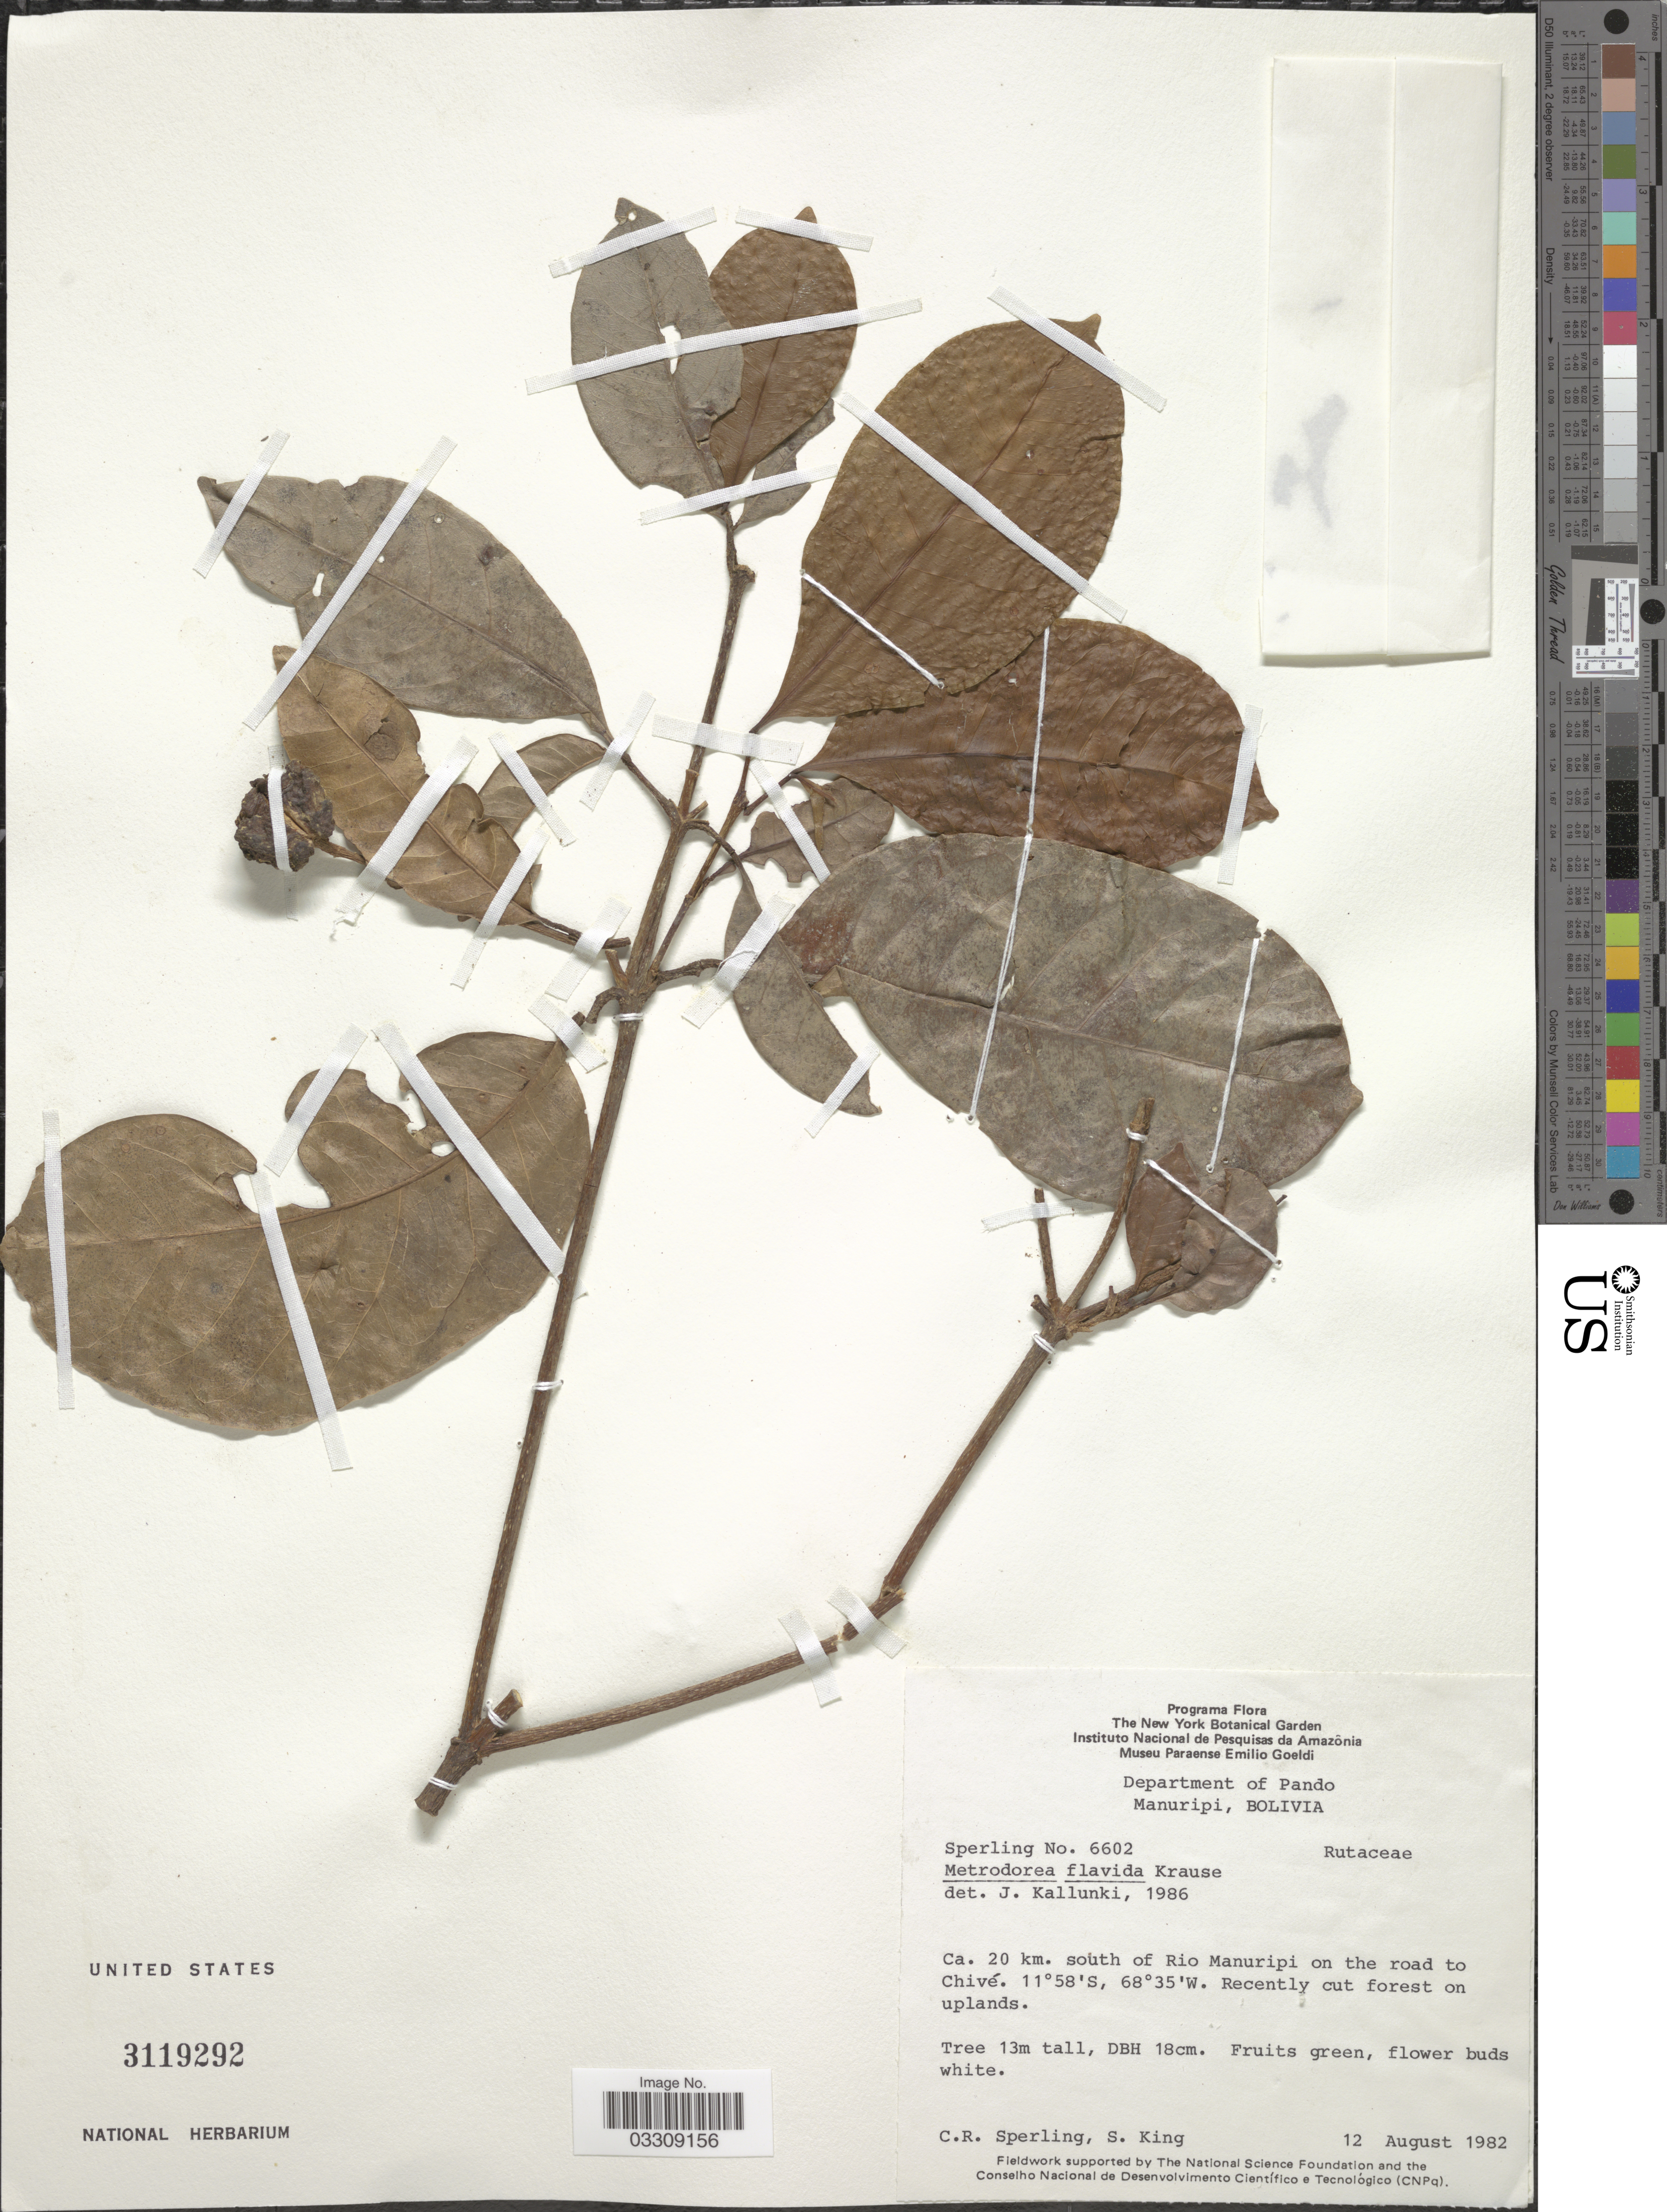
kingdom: Plantae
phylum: Tracheophyta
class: Magnoliopsida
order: Sapindales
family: Rutaceae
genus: Metrodorea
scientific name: Metrodorea flavida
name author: Krause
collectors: C. R. Sperling & S. King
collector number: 6602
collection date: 1982-08-12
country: Bolivia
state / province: Pando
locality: Department of Pando. Manuripi. Ca. 20 km. south of Rio Manuripi on the road to Chivé.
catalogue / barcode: US 3119292